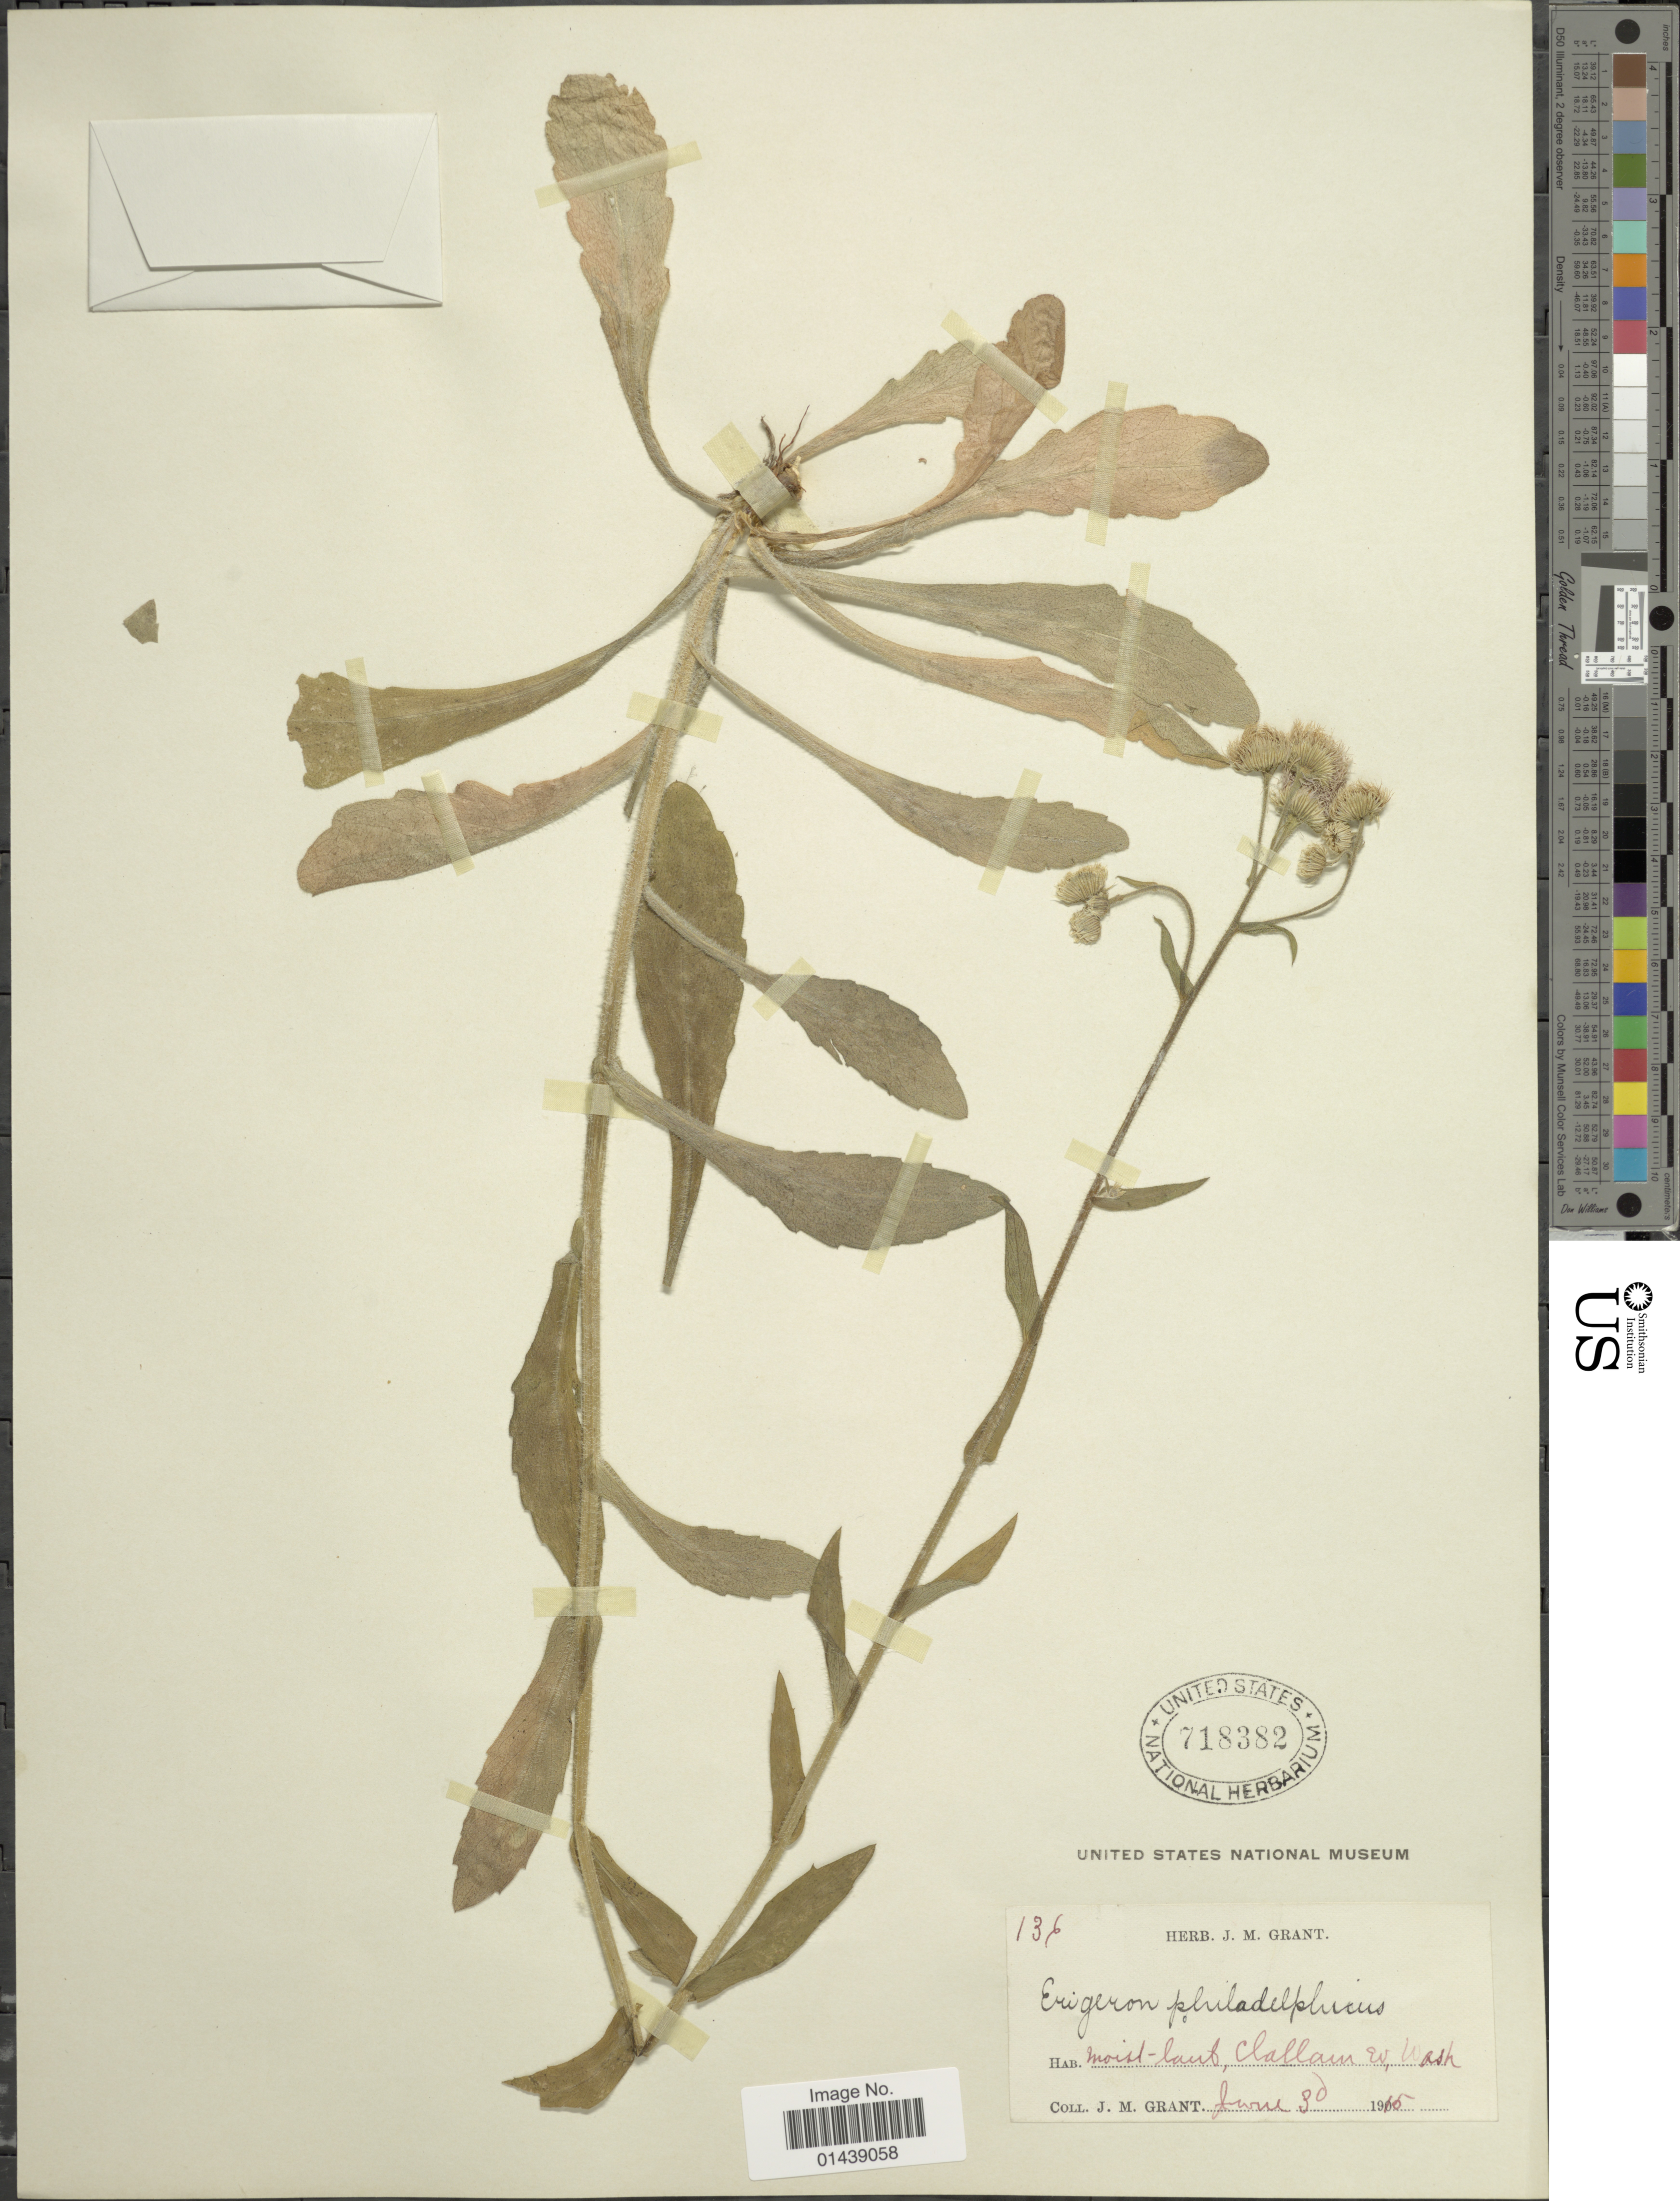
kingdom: Plantae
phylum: Tracheophyta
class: Magnoliopsida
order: Asterales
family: Asteraceae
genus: Erigeron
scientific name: Erigeron philadelphicus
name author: L.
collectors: J. M. Grant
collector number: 136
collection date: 1915-06-30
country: United States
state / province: Washington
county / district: Chelan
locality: Chelan Co.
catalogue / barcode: US 718382